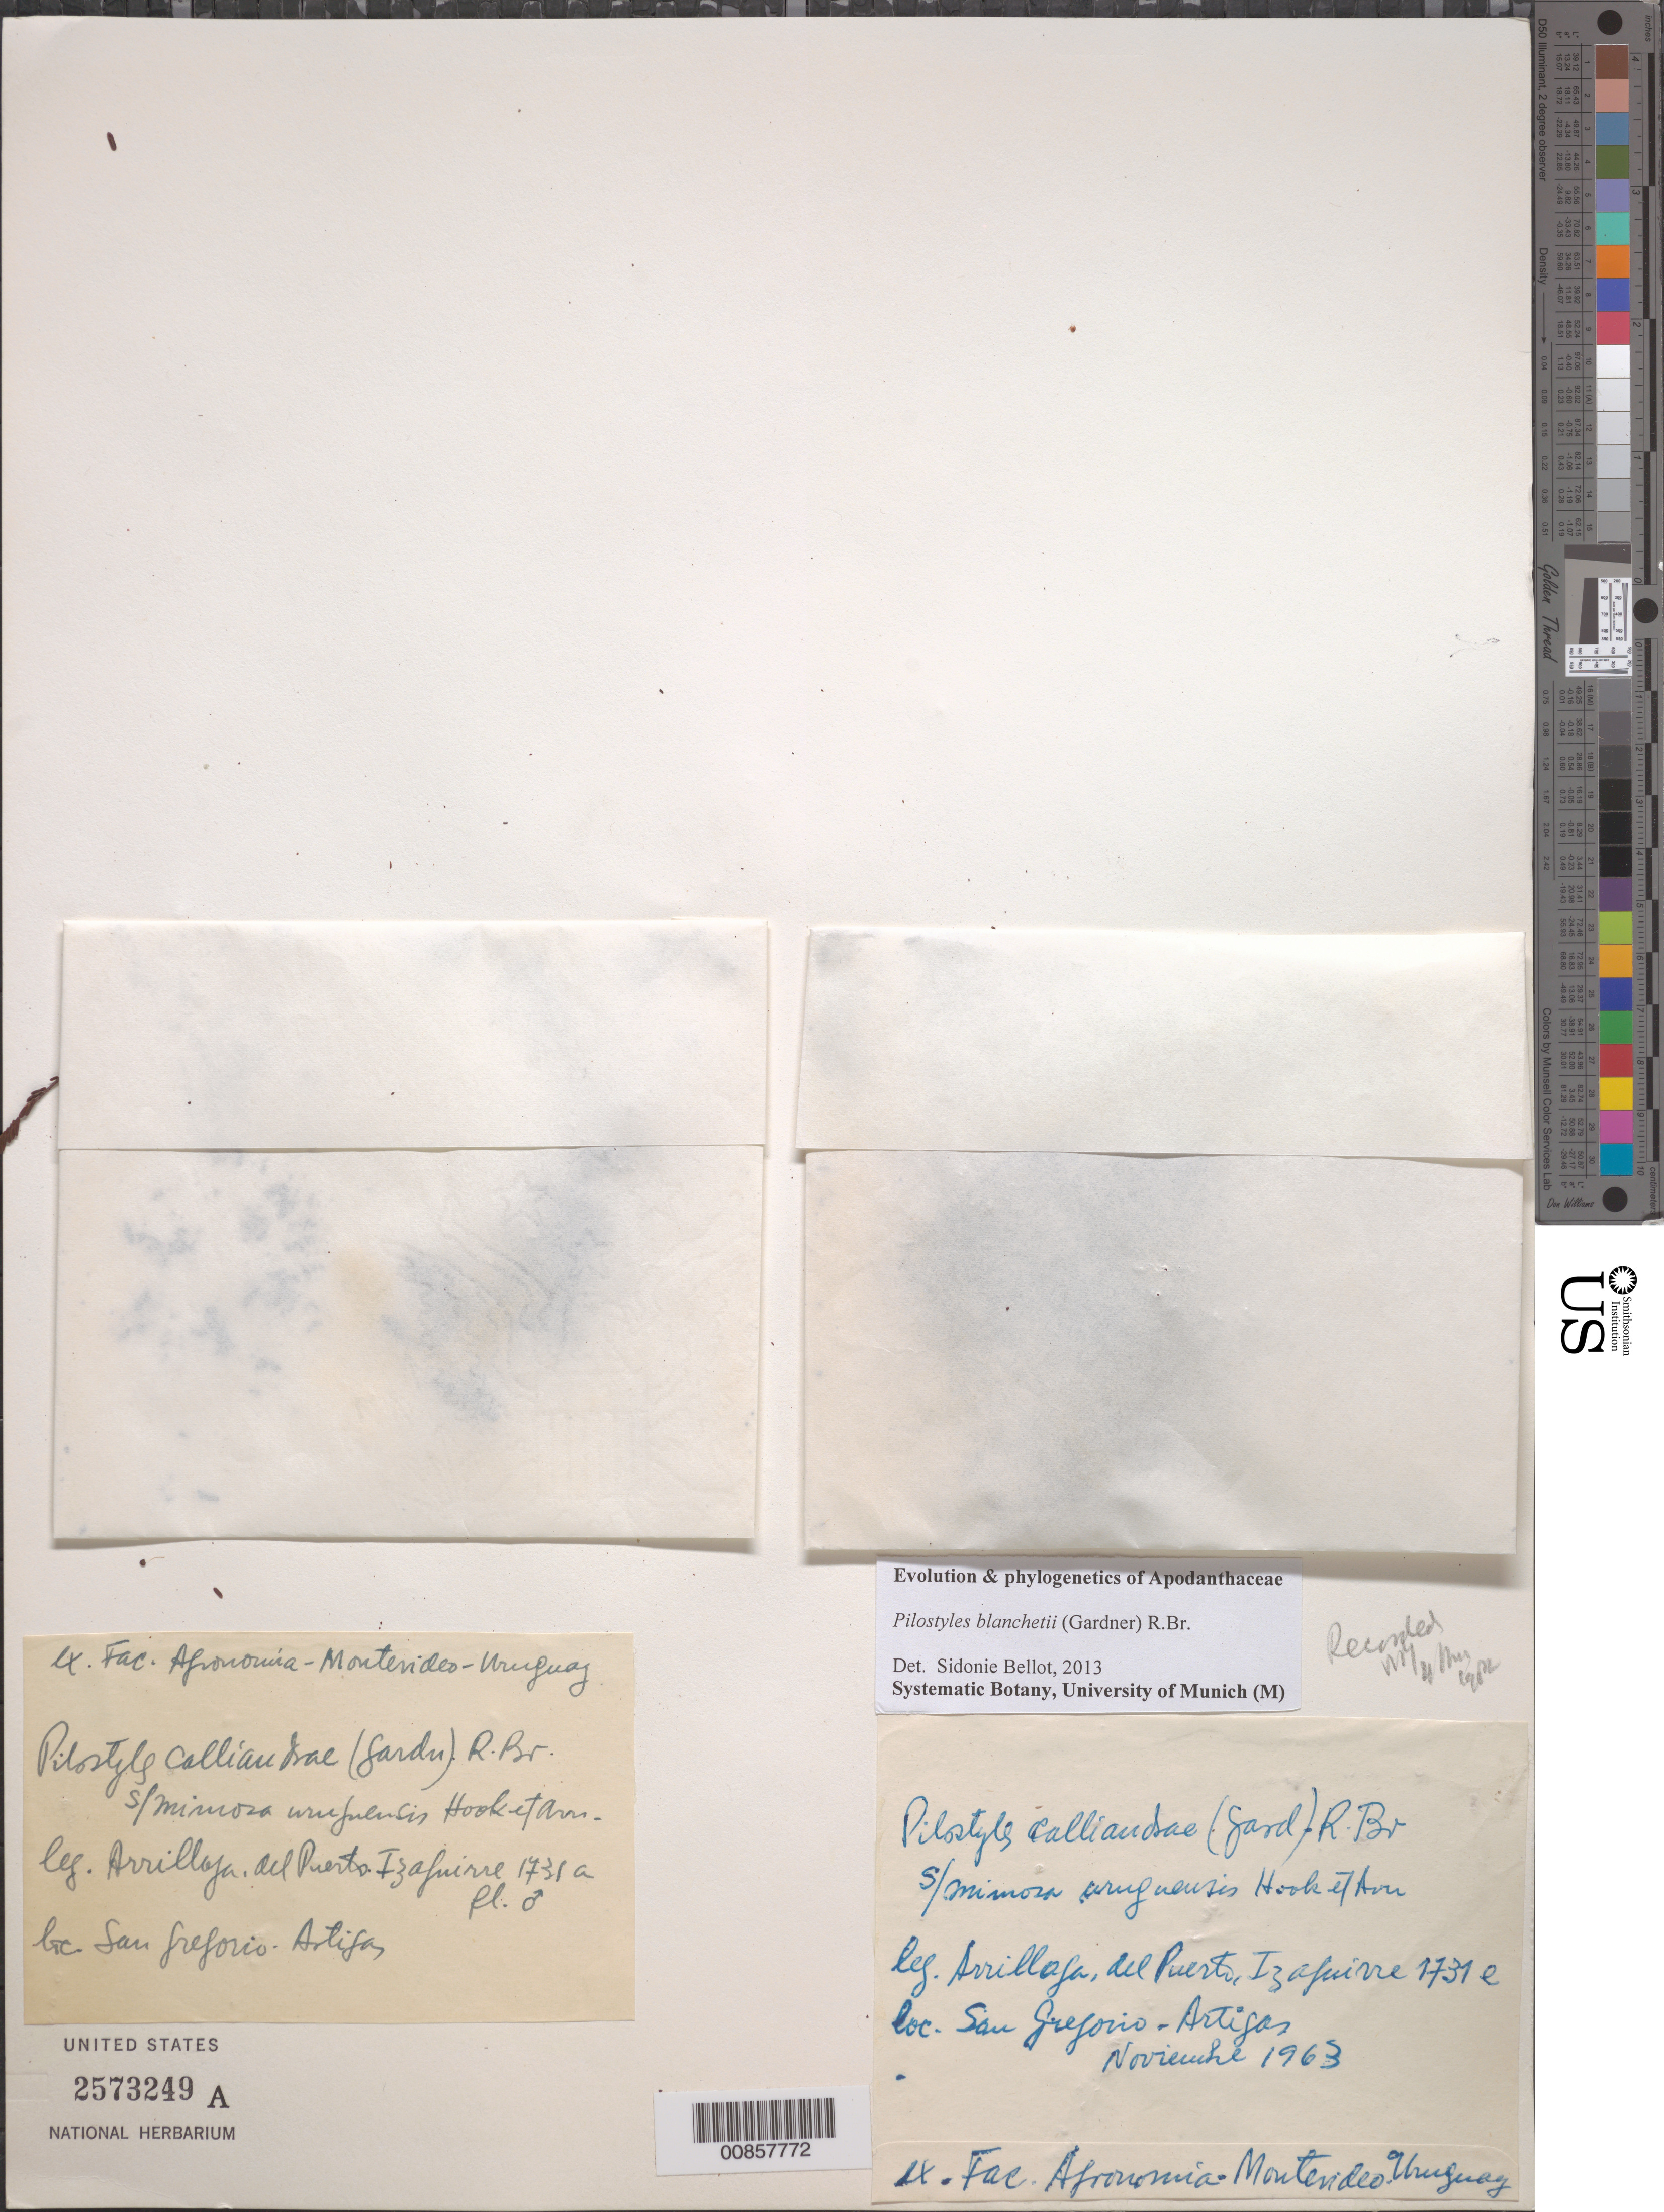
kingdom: Plantae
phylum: Tracheophyta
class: Magnoliopsida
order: Cucurbitales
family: Apodanthaceae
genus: Pilostyles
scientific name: Pilostyles blanchetii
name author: (Gardner) R. Br.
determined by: Bellot, Sidonie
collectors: B. R. Arillaga & P. Izaguirre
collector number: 1731 e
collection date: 1963-11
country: Uruguay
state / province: Artigas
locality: San Gregorio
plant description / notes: S/Mimosa uruguensis Hook. & Arn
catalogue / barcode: US 2573249A